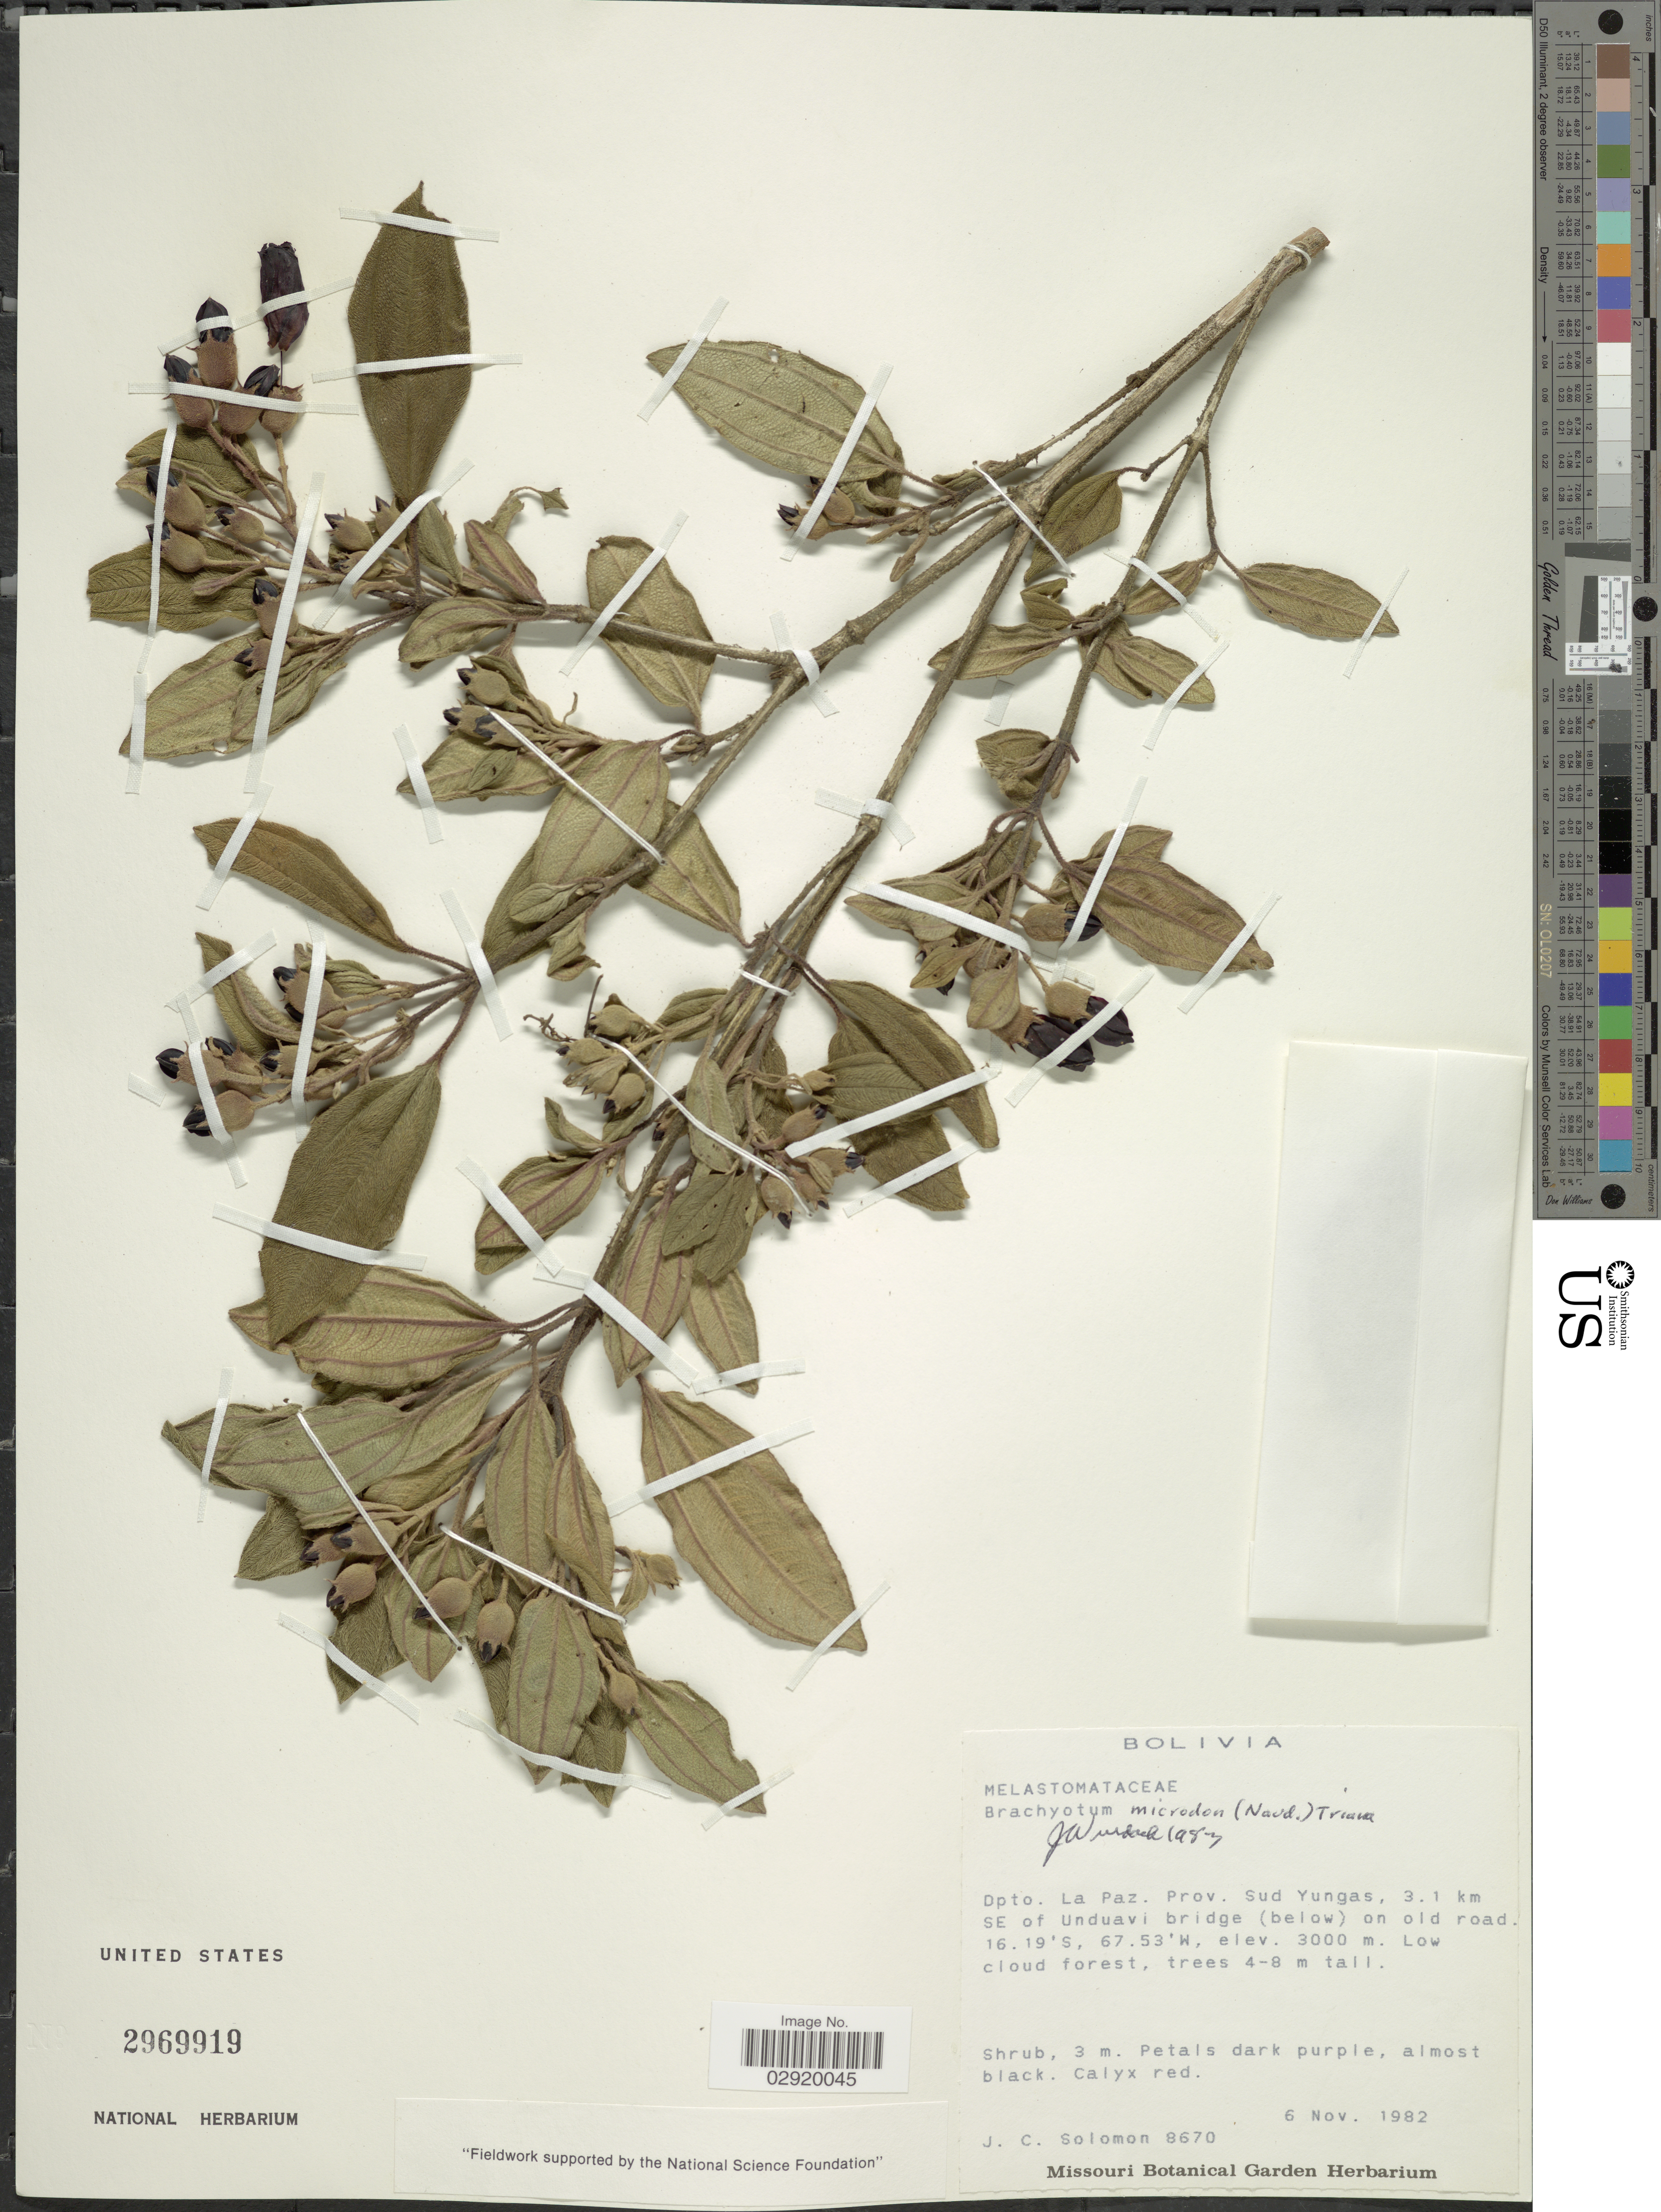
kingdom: Plantae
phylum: Tracheophyta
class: Magnoliopsida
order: Myrtales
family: Melastomataceae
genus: Brachyotum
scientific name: Brachyotum microdon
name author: (Naudin) Triana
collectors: J. C. Solomon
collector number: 8670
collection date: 1982-11-06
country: Bolivia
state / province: La Paz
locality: Dpto. La Paz. Prov. Sud Yungas, 3.1 km SE of Unduavi bridge (below) on old road.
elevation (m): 3000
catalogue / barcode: US 2969919